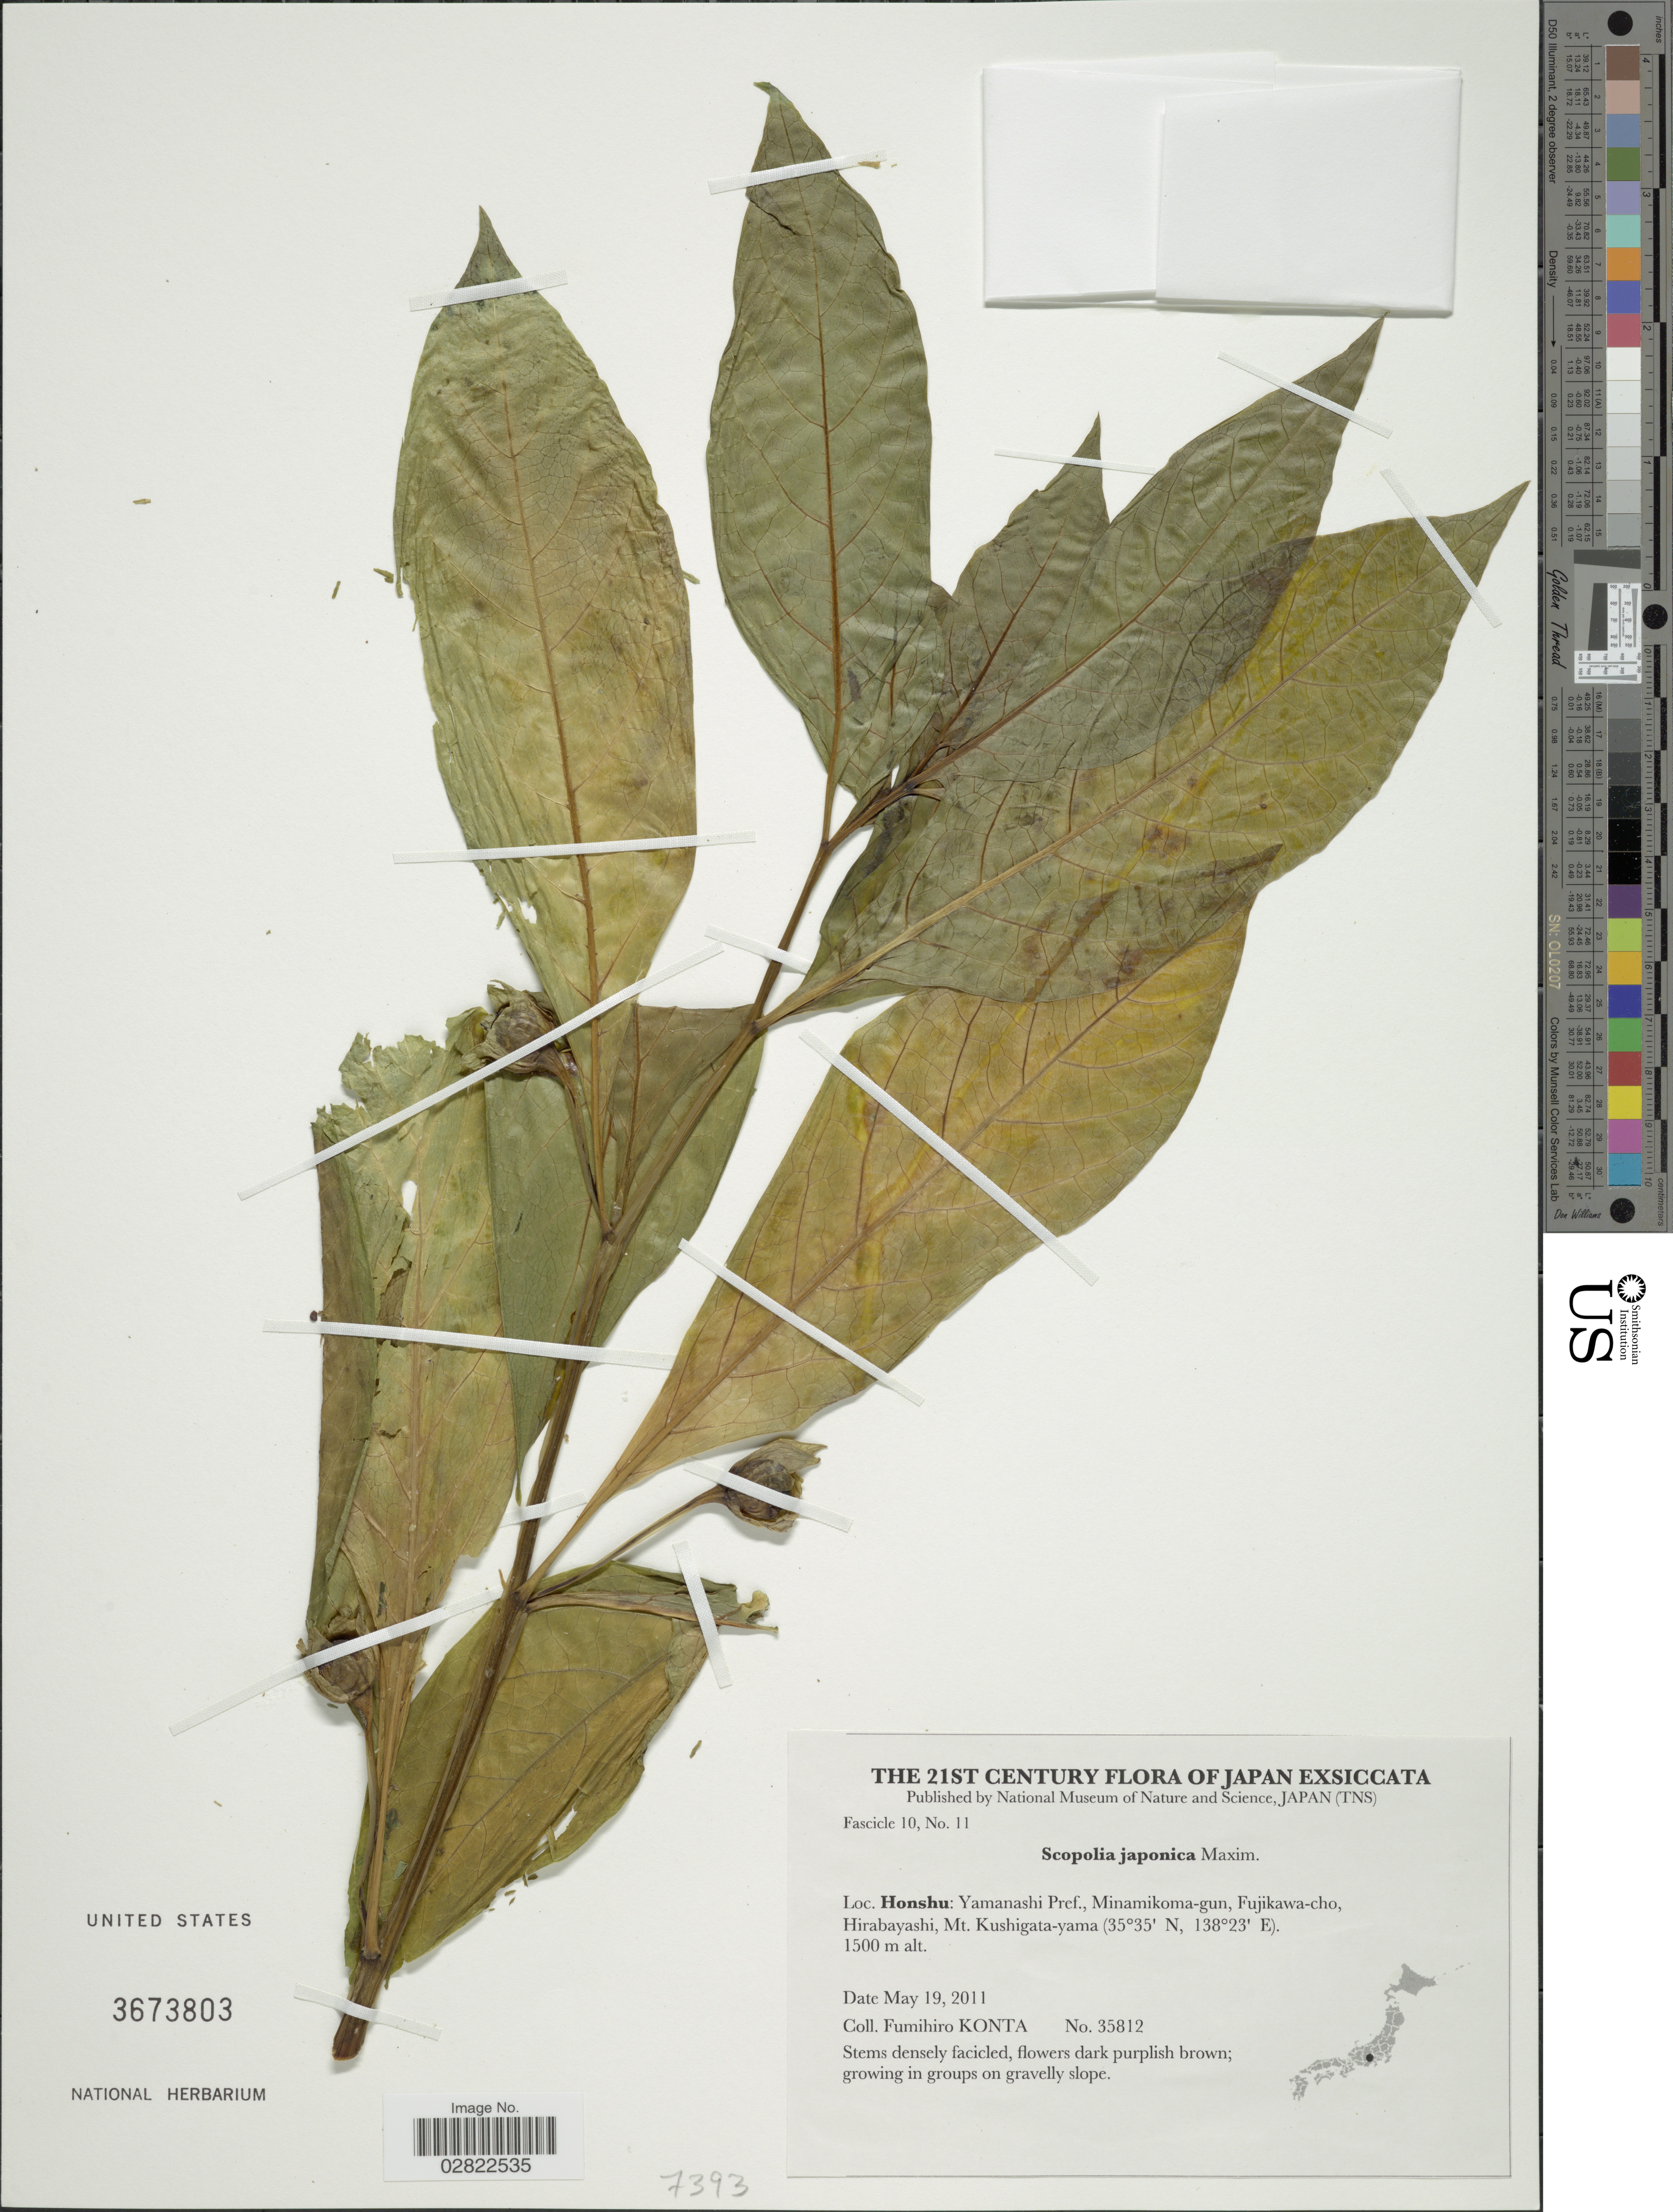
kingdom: Plantae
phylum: Tracheophyta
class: Magnoliopsida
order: Solanales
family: Solanaceae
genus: Scopolia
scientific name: Scopolia japonica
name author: Maxim.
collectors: F. Konta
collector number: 35812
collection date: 2011-05-19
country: Japan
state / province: Yamanasi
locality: Honshu: Yamanashi Pref., Minamikoma-gun, Fujikawa-cho, Hirabayashi, Mt. Kushigata-yama.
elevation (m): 1500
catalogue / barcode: US 3673803